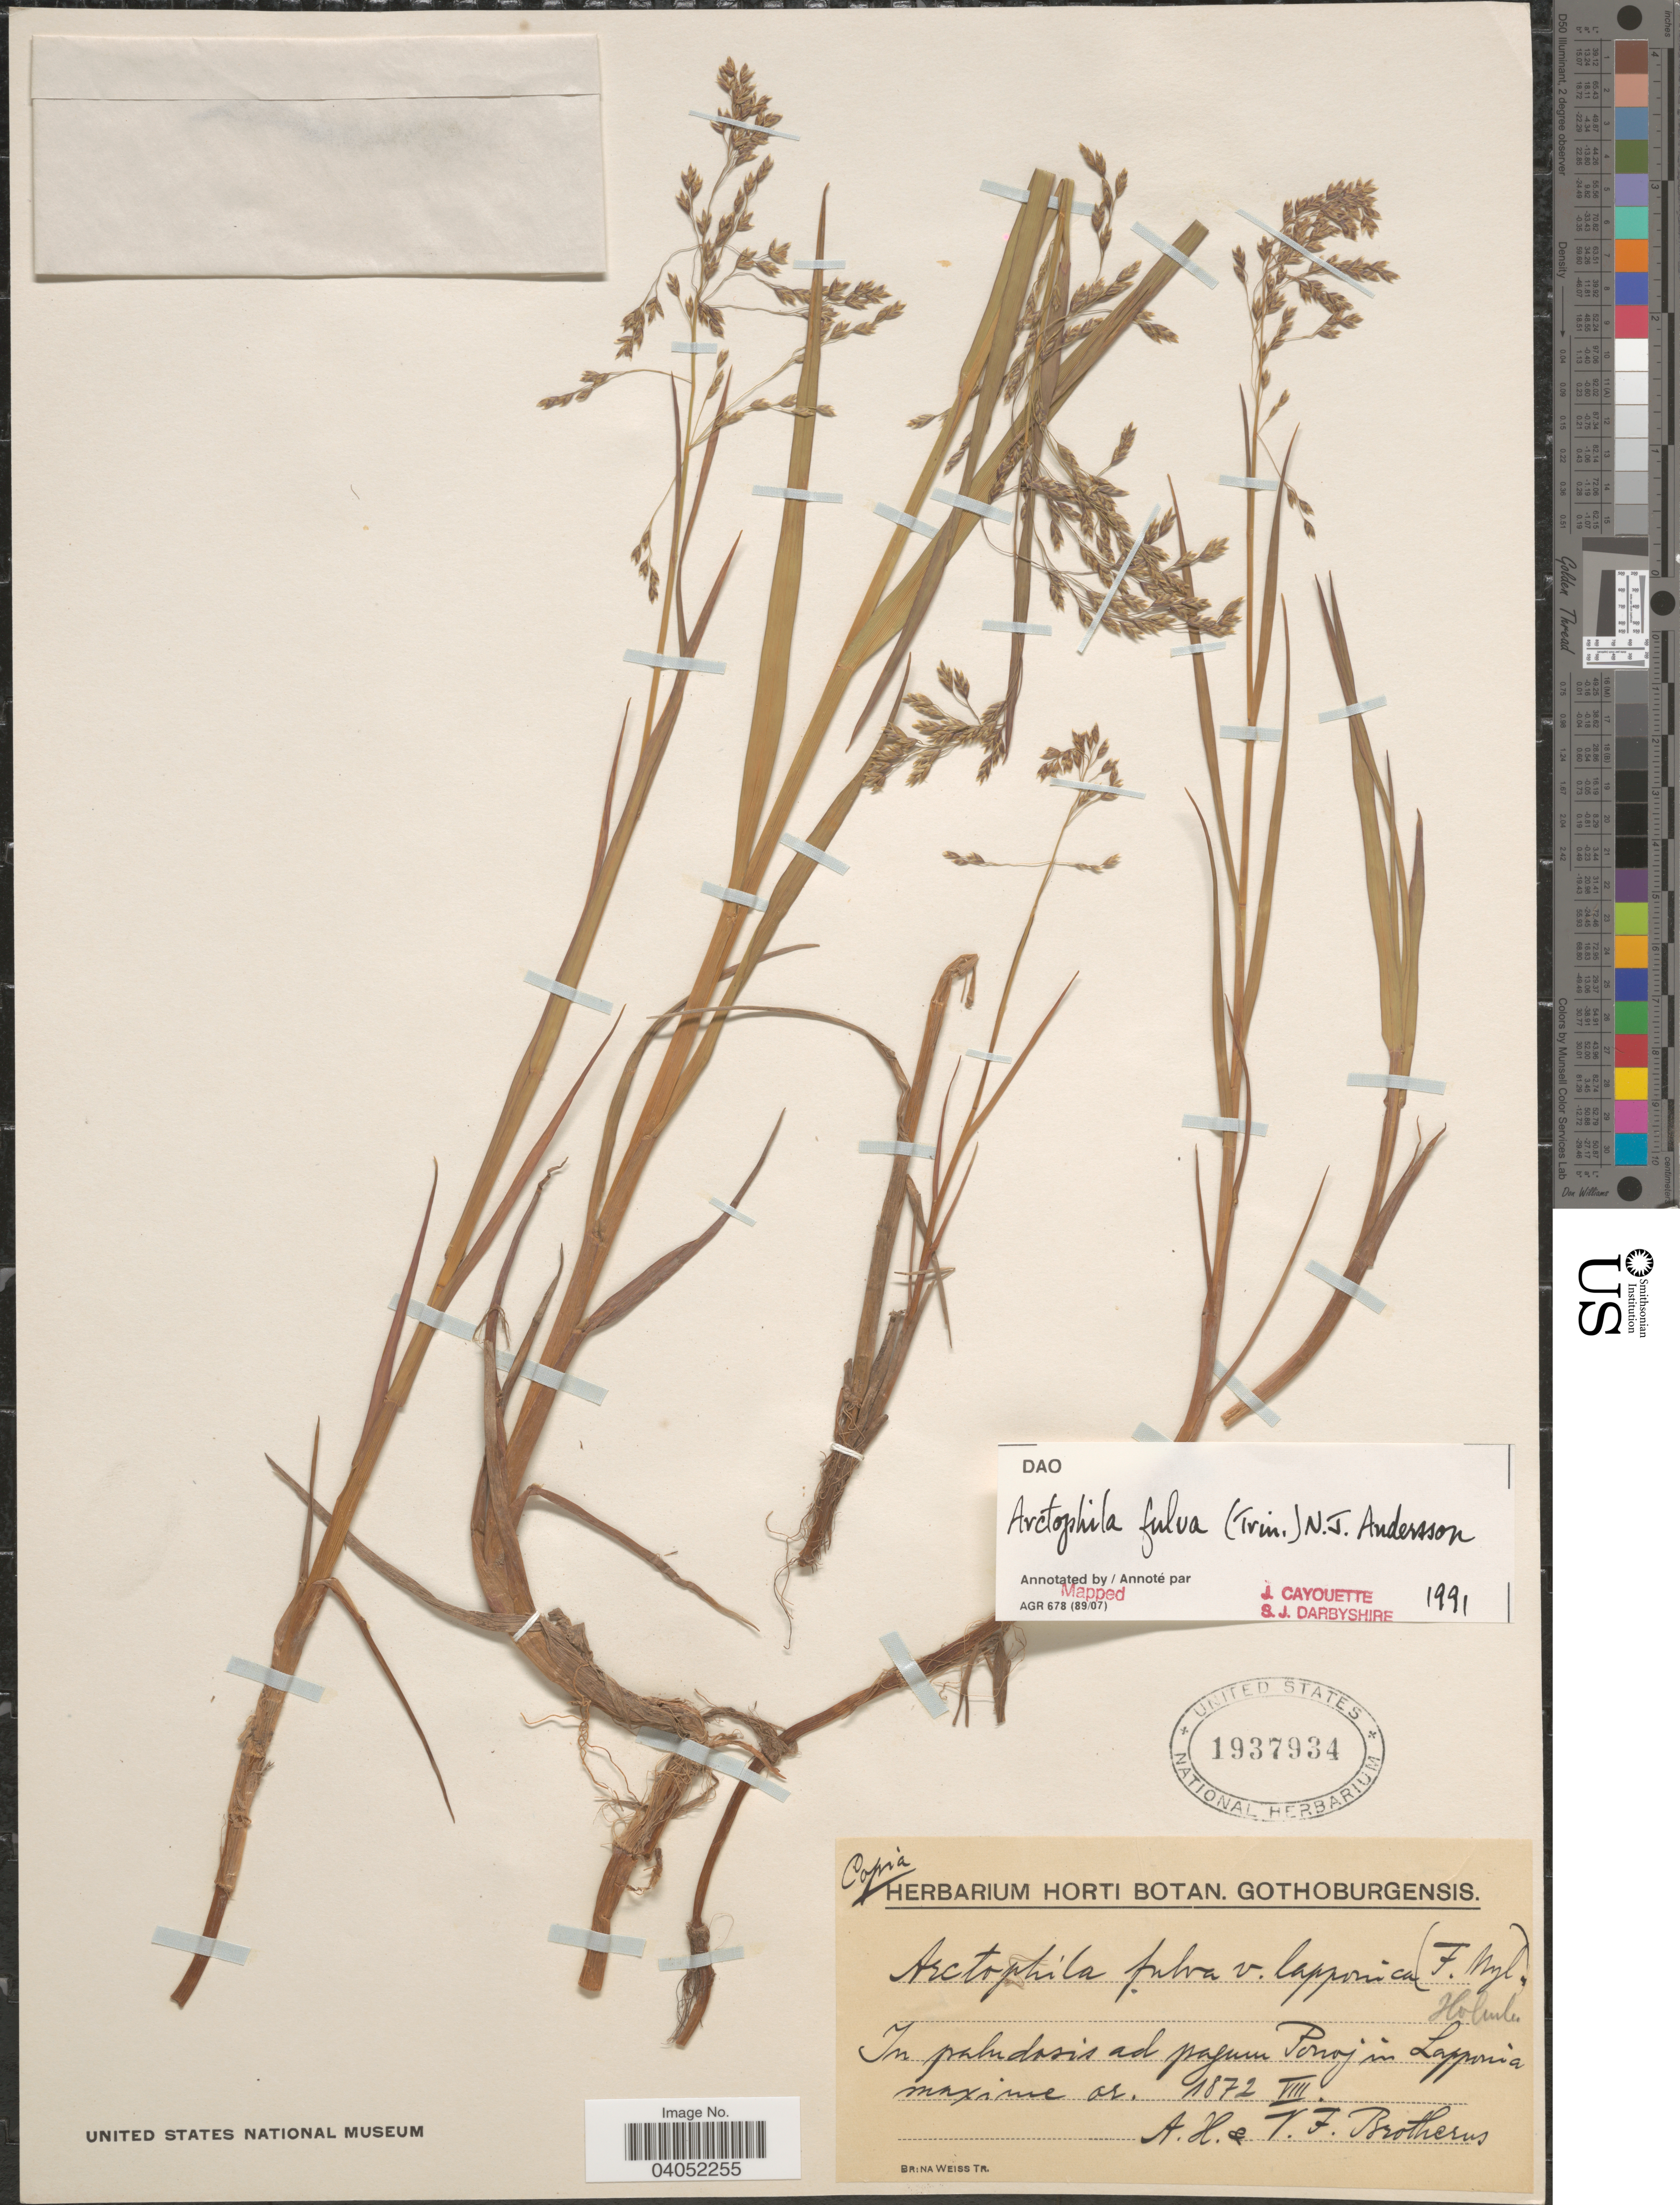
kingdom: Plantae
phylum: Tracheophyta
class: Liliopsida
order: Poales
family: Poaceae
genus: Arctophila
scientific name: Arctophila fulva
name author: (Trin.) Andersson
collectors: A. Brotherus & V. F. Brotherus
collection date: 1872-08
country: Finland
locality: In paludosis ad pagum Ponoj in Lapponia maxime ar.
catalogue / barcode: US 1937934